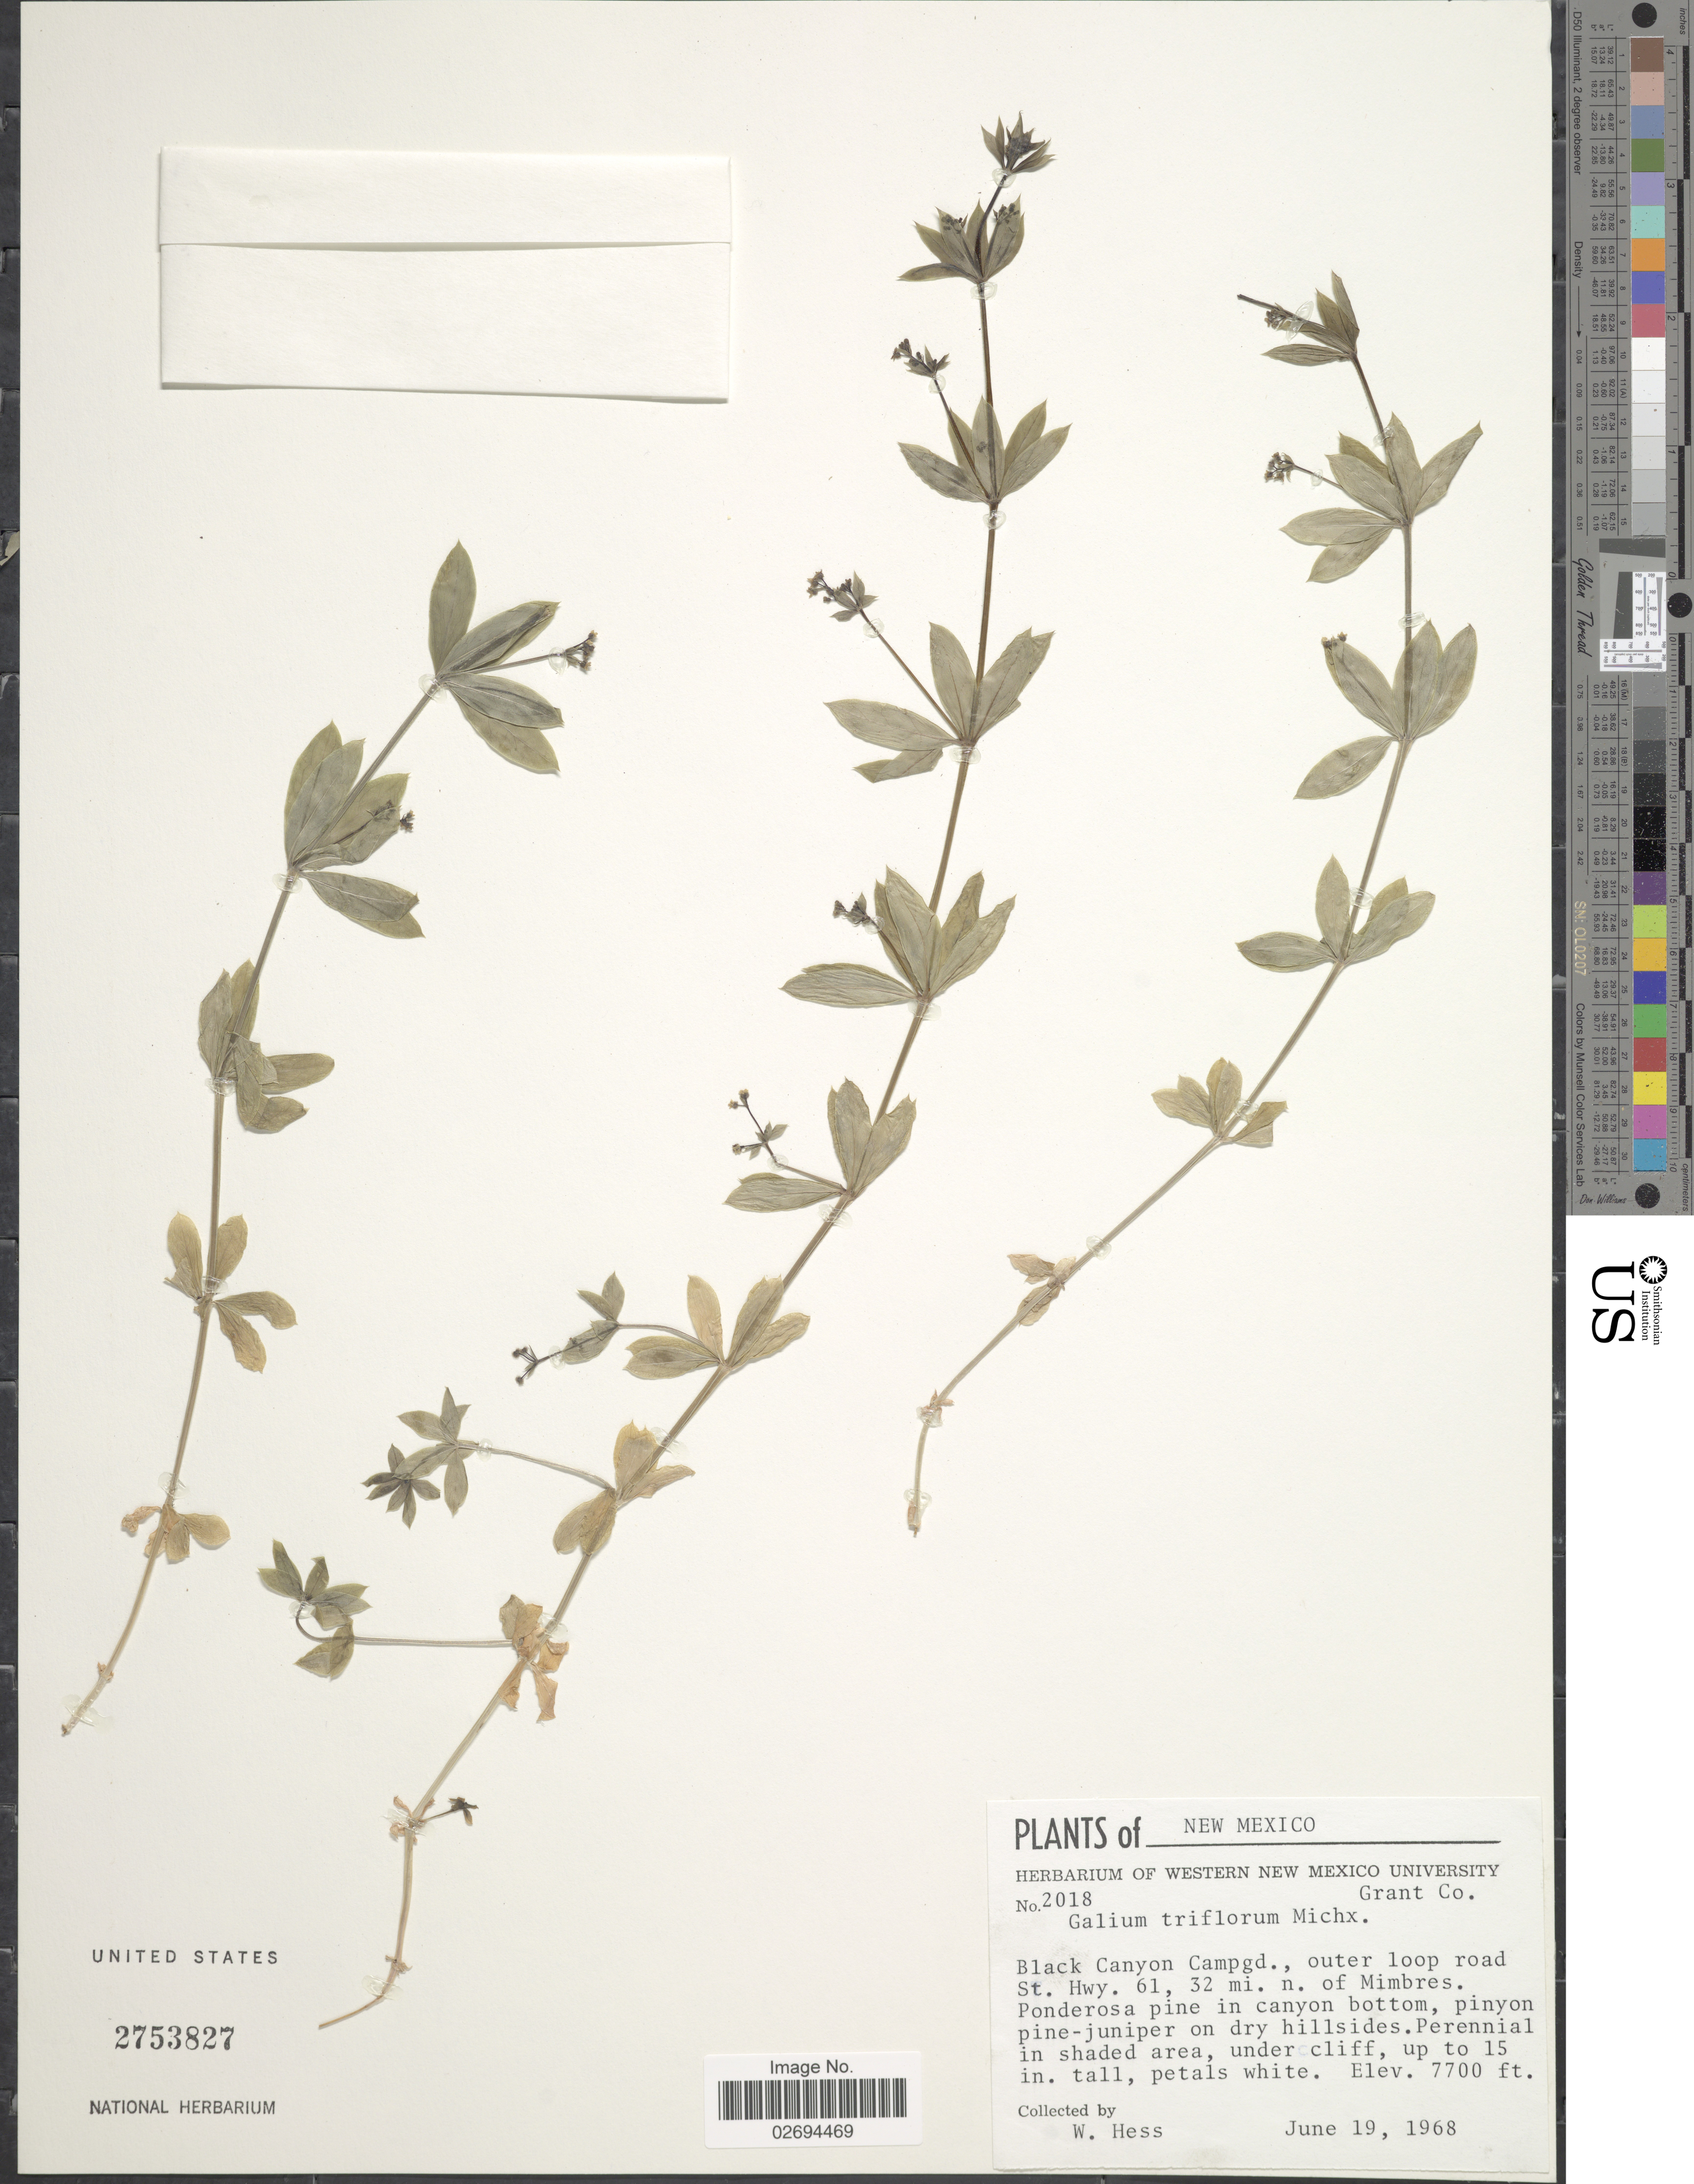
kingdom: Plantae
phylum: Tracheophyta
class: Magnoliopsida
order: Gentianales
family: Rubiaceae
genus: Galium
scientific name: Galium triflorum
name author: Michx.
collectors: W. Hess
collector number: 2018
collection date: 1968-06-19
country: United States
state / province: New Mexico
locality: Black Canyon Campgd., outer loop road St. Hwy. 61, 32 mi. n. of Mimbres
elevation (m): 2347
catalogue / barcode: US 2753827